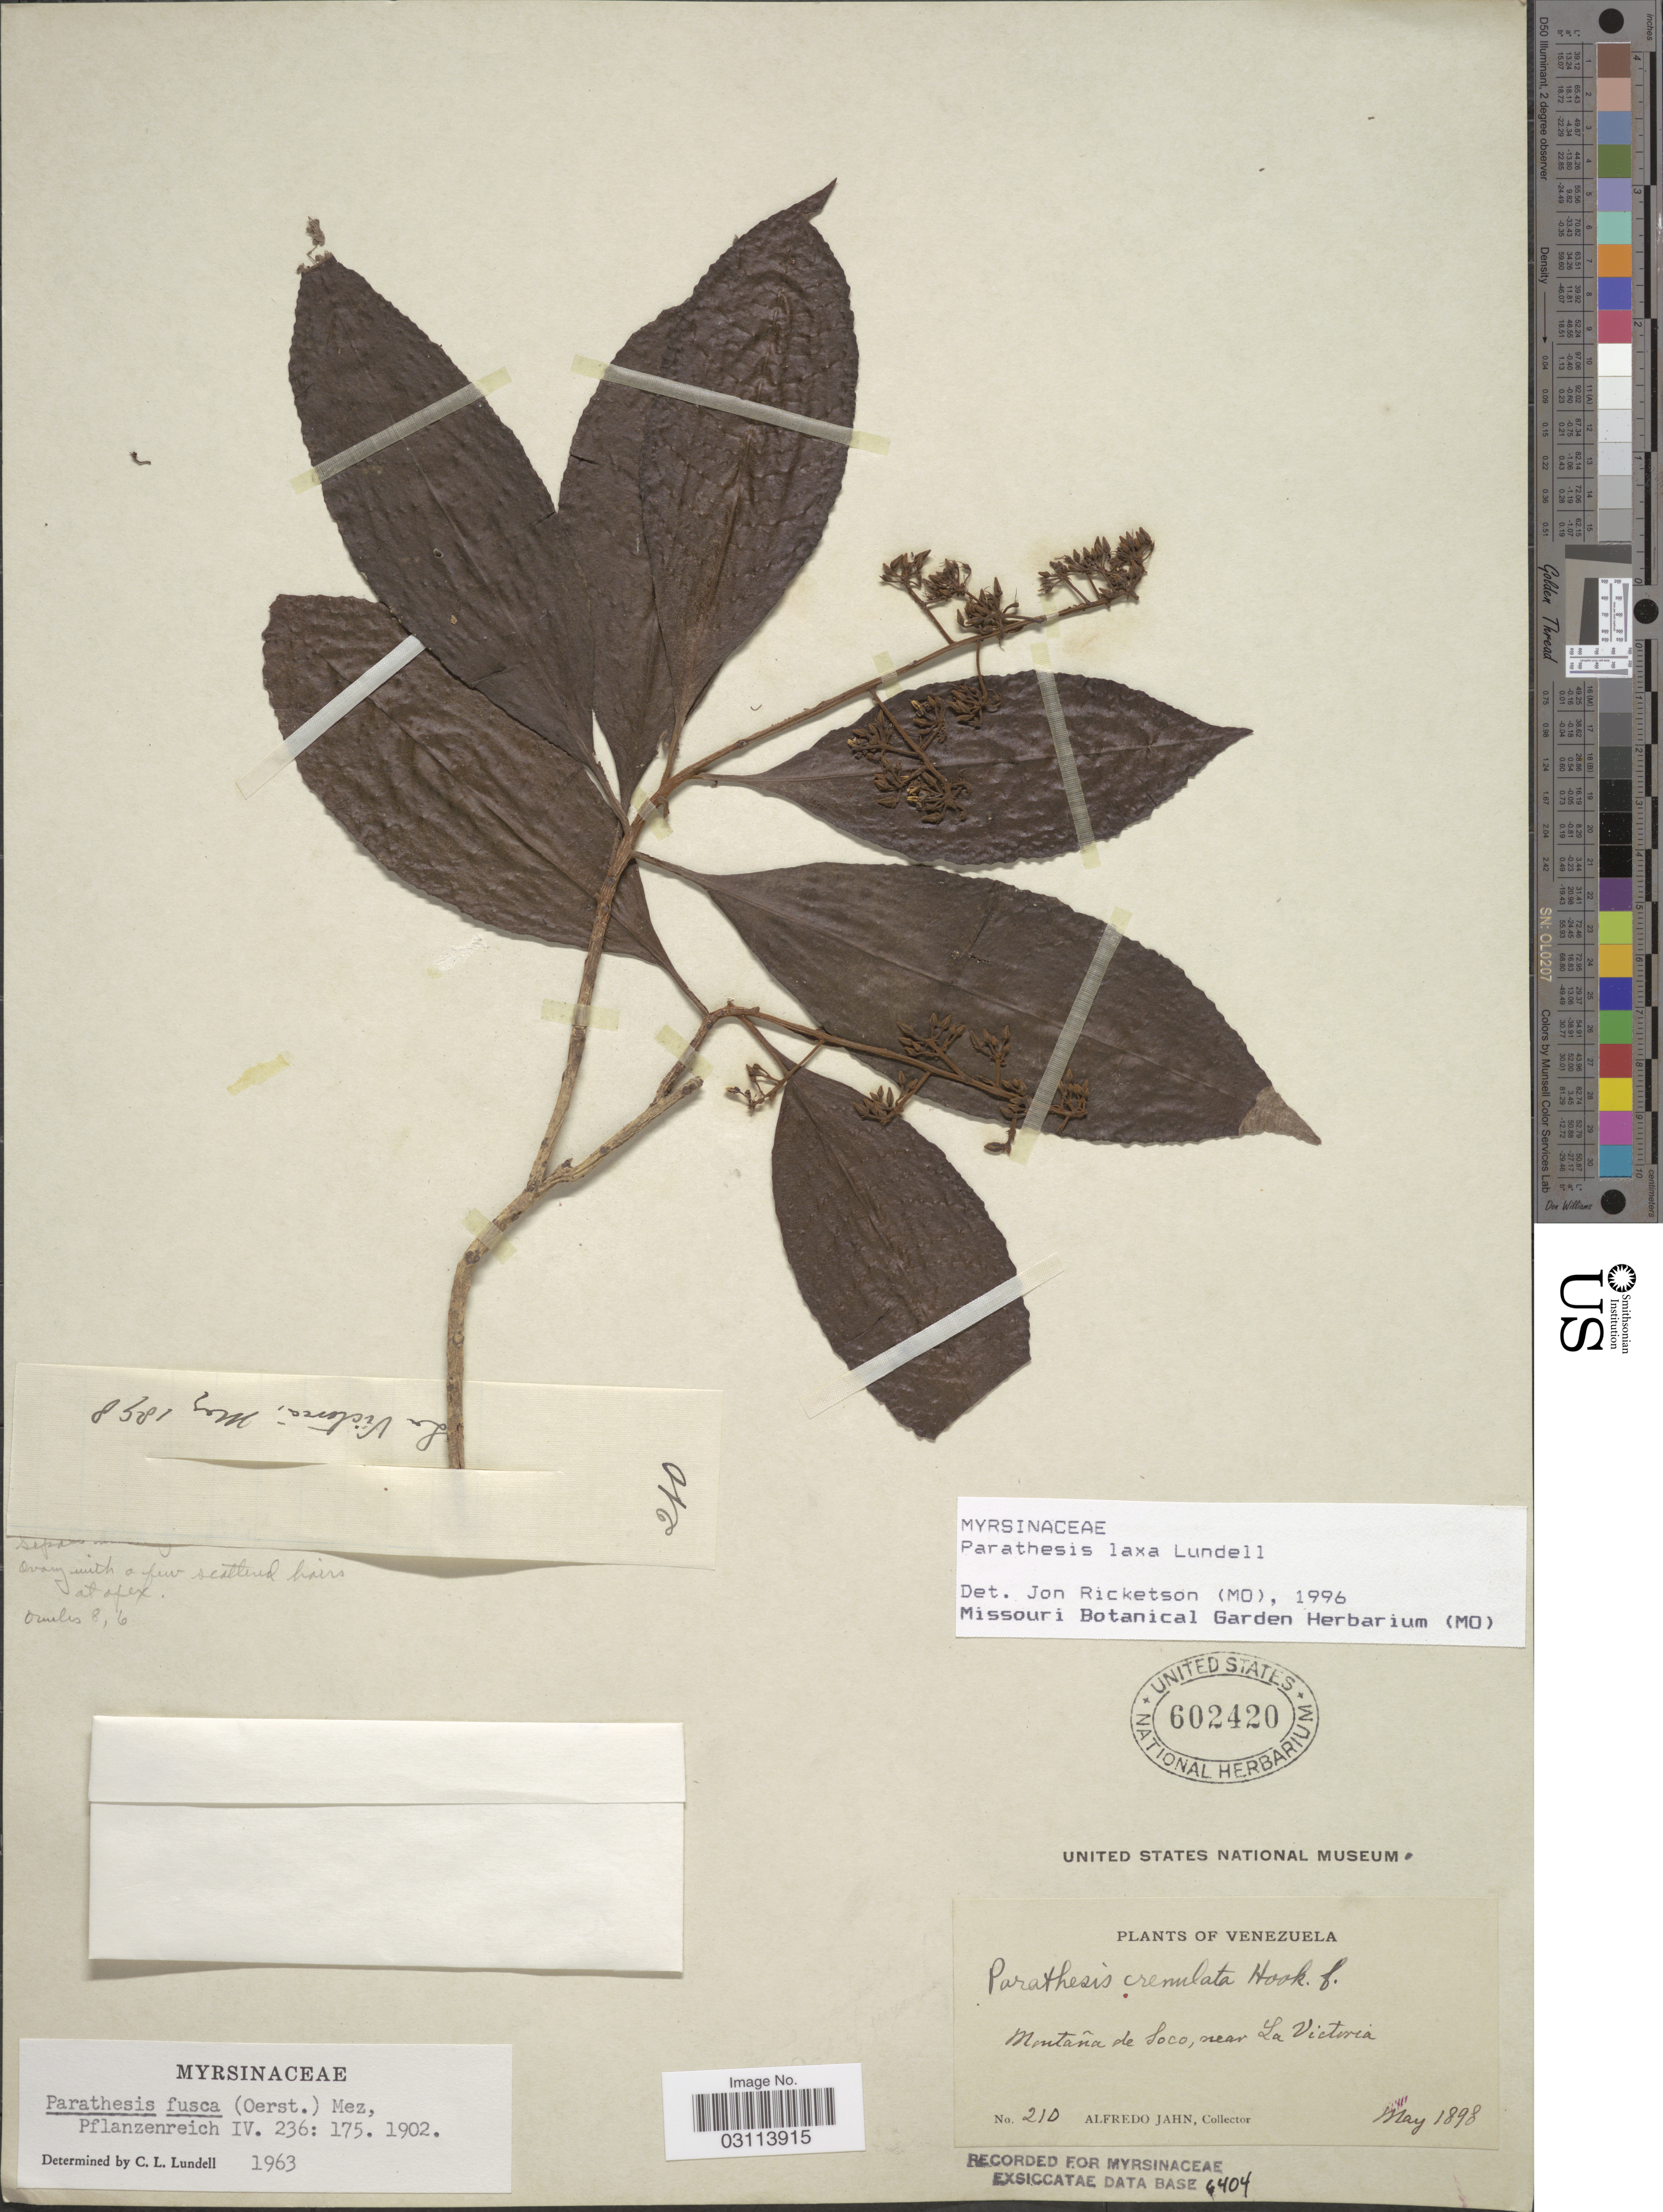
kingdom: Plantae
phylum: Tracheophyta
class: Magnoliopsida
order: Ericales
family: Primulaceae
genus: Parathesis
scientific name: Parathesis laxa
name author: Lundell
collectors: A. Jahn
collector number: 210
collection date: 1898-05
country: Venezuela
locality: Montaña de Soco, near La Victoria.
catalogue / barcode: US 602420